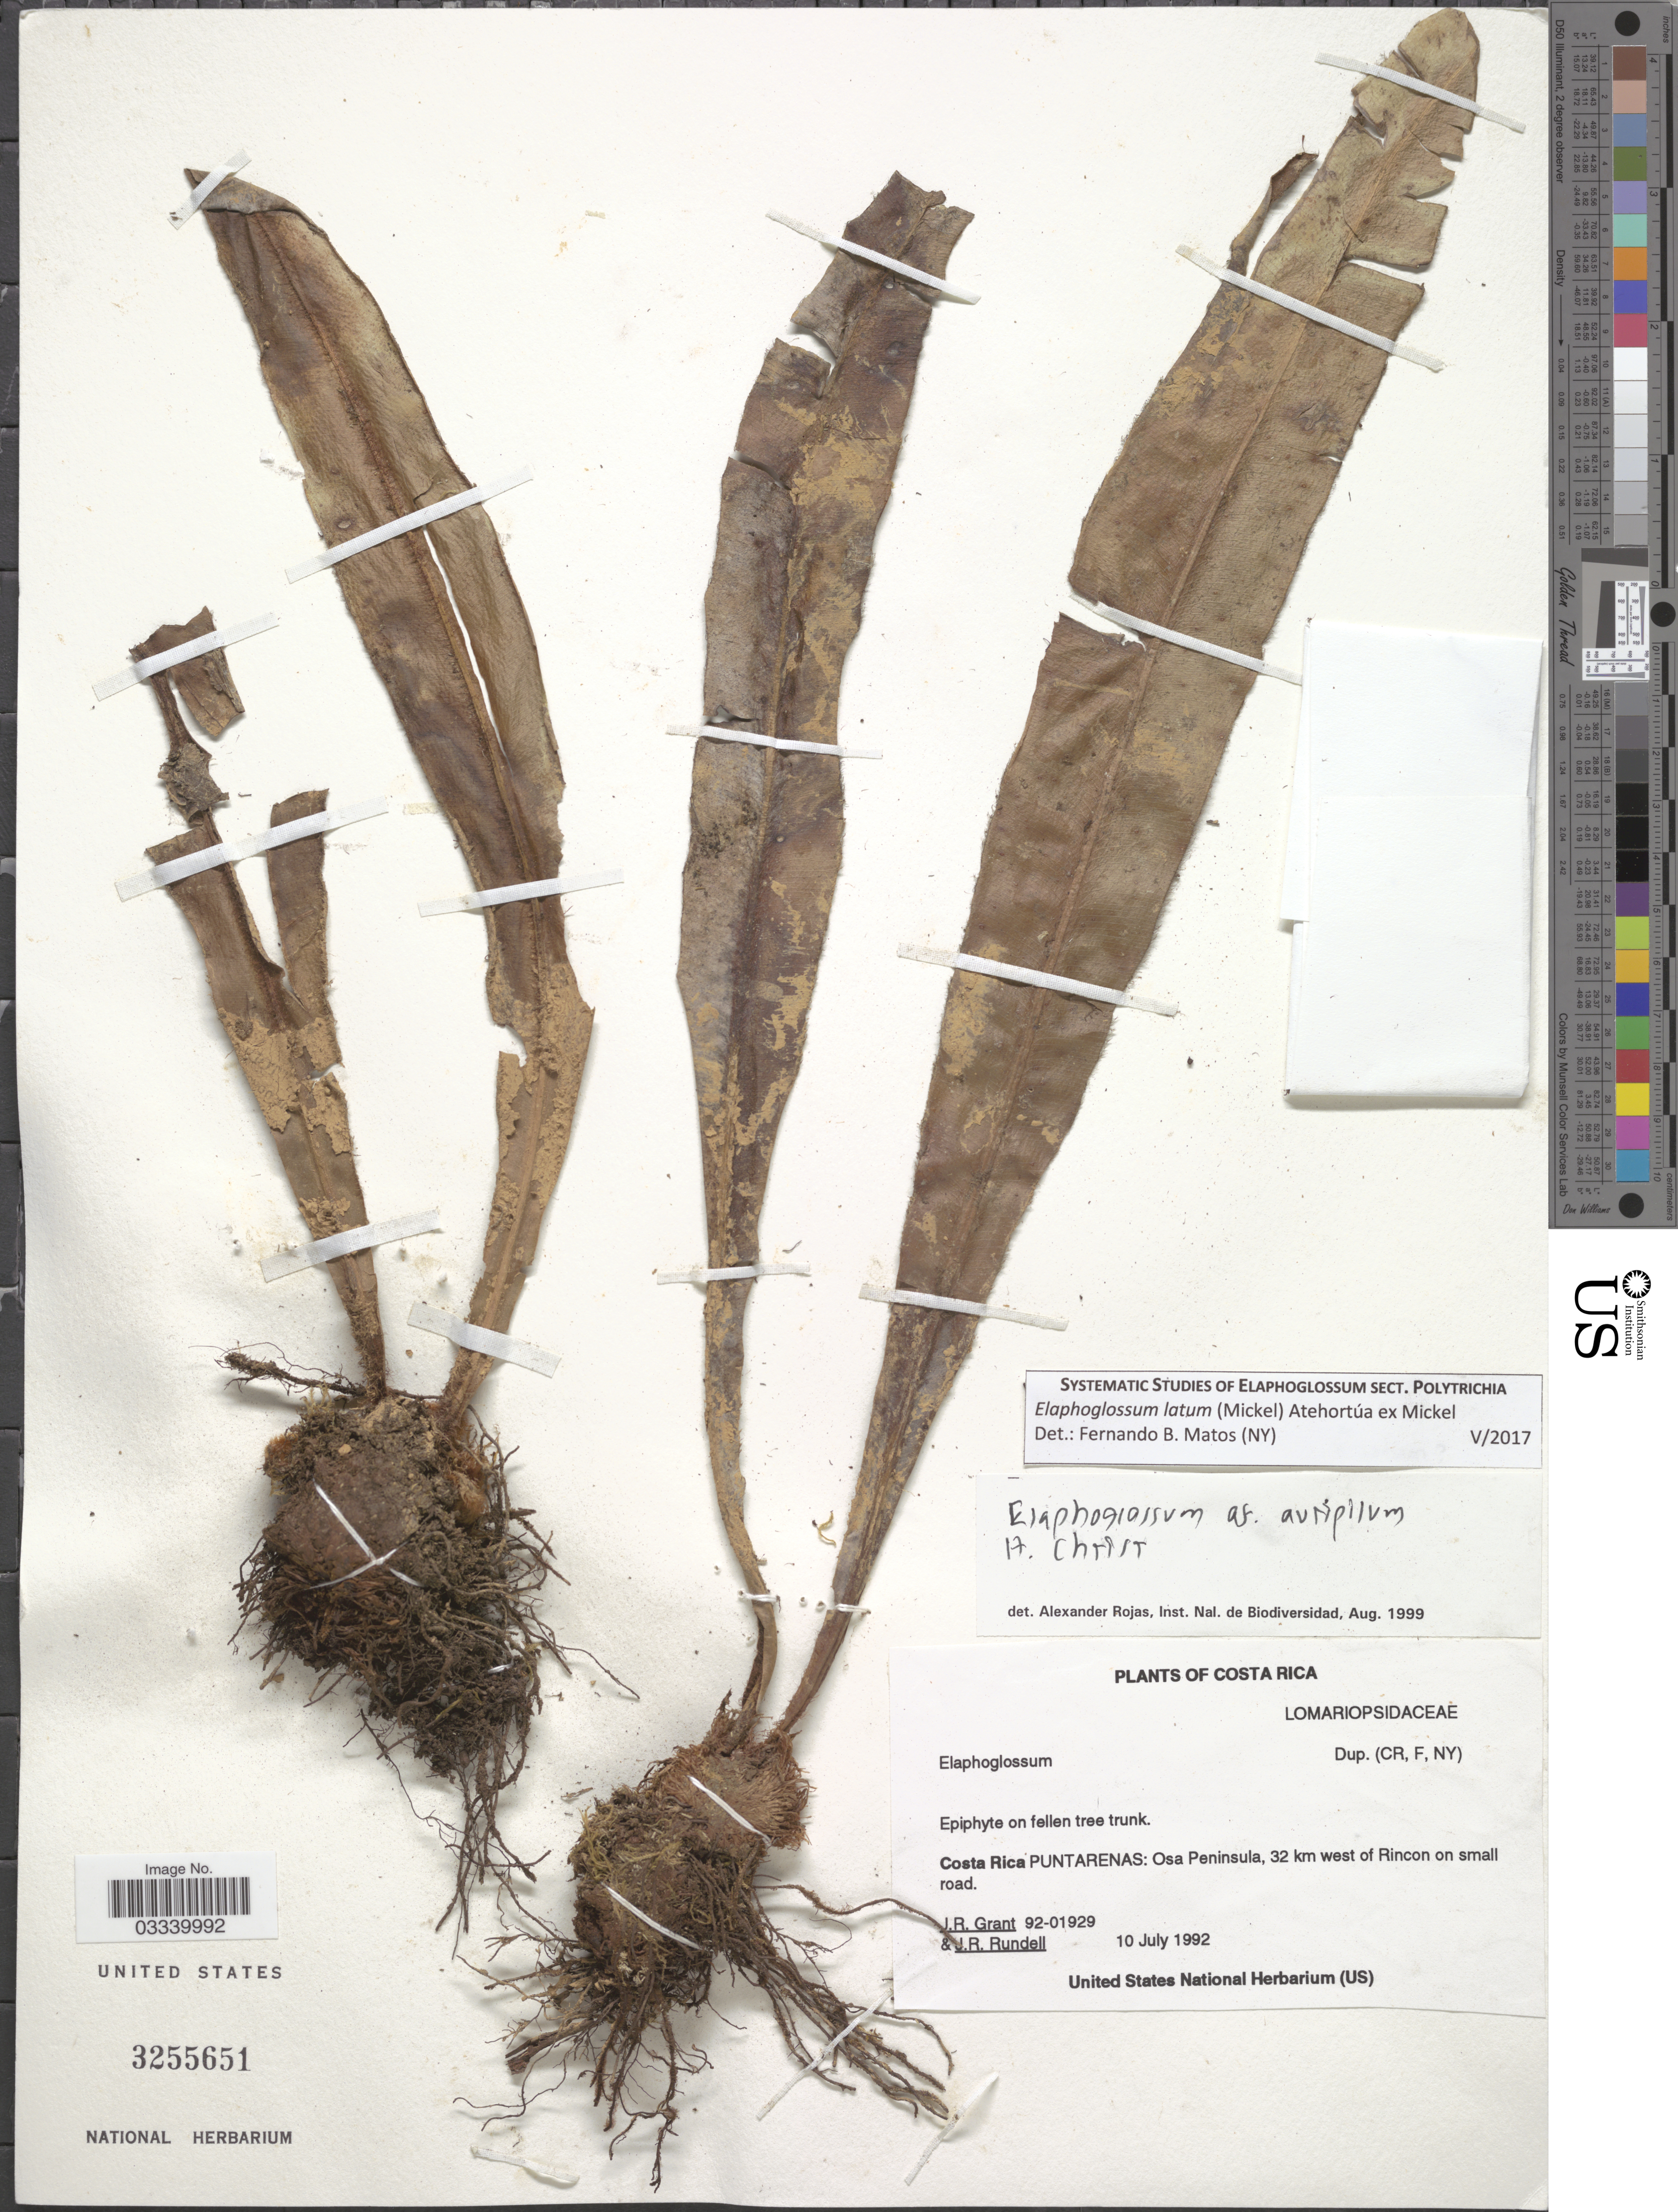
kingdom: Plantae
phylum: Tracheophyta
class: Polypodiopsida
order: Polypodiales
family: Dryopteridaceae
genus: Elaphoglossum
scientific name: Elaphoglossum latum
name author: (Mickel) Atehortúa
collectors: J. Grant & J. R. Rundell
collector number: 92-01929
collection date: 1992-07-10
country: Costa Rica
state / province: Puntarenas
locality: Osa Peninsula, 32 km west of Rincon on small road.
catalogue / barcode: US 3255651